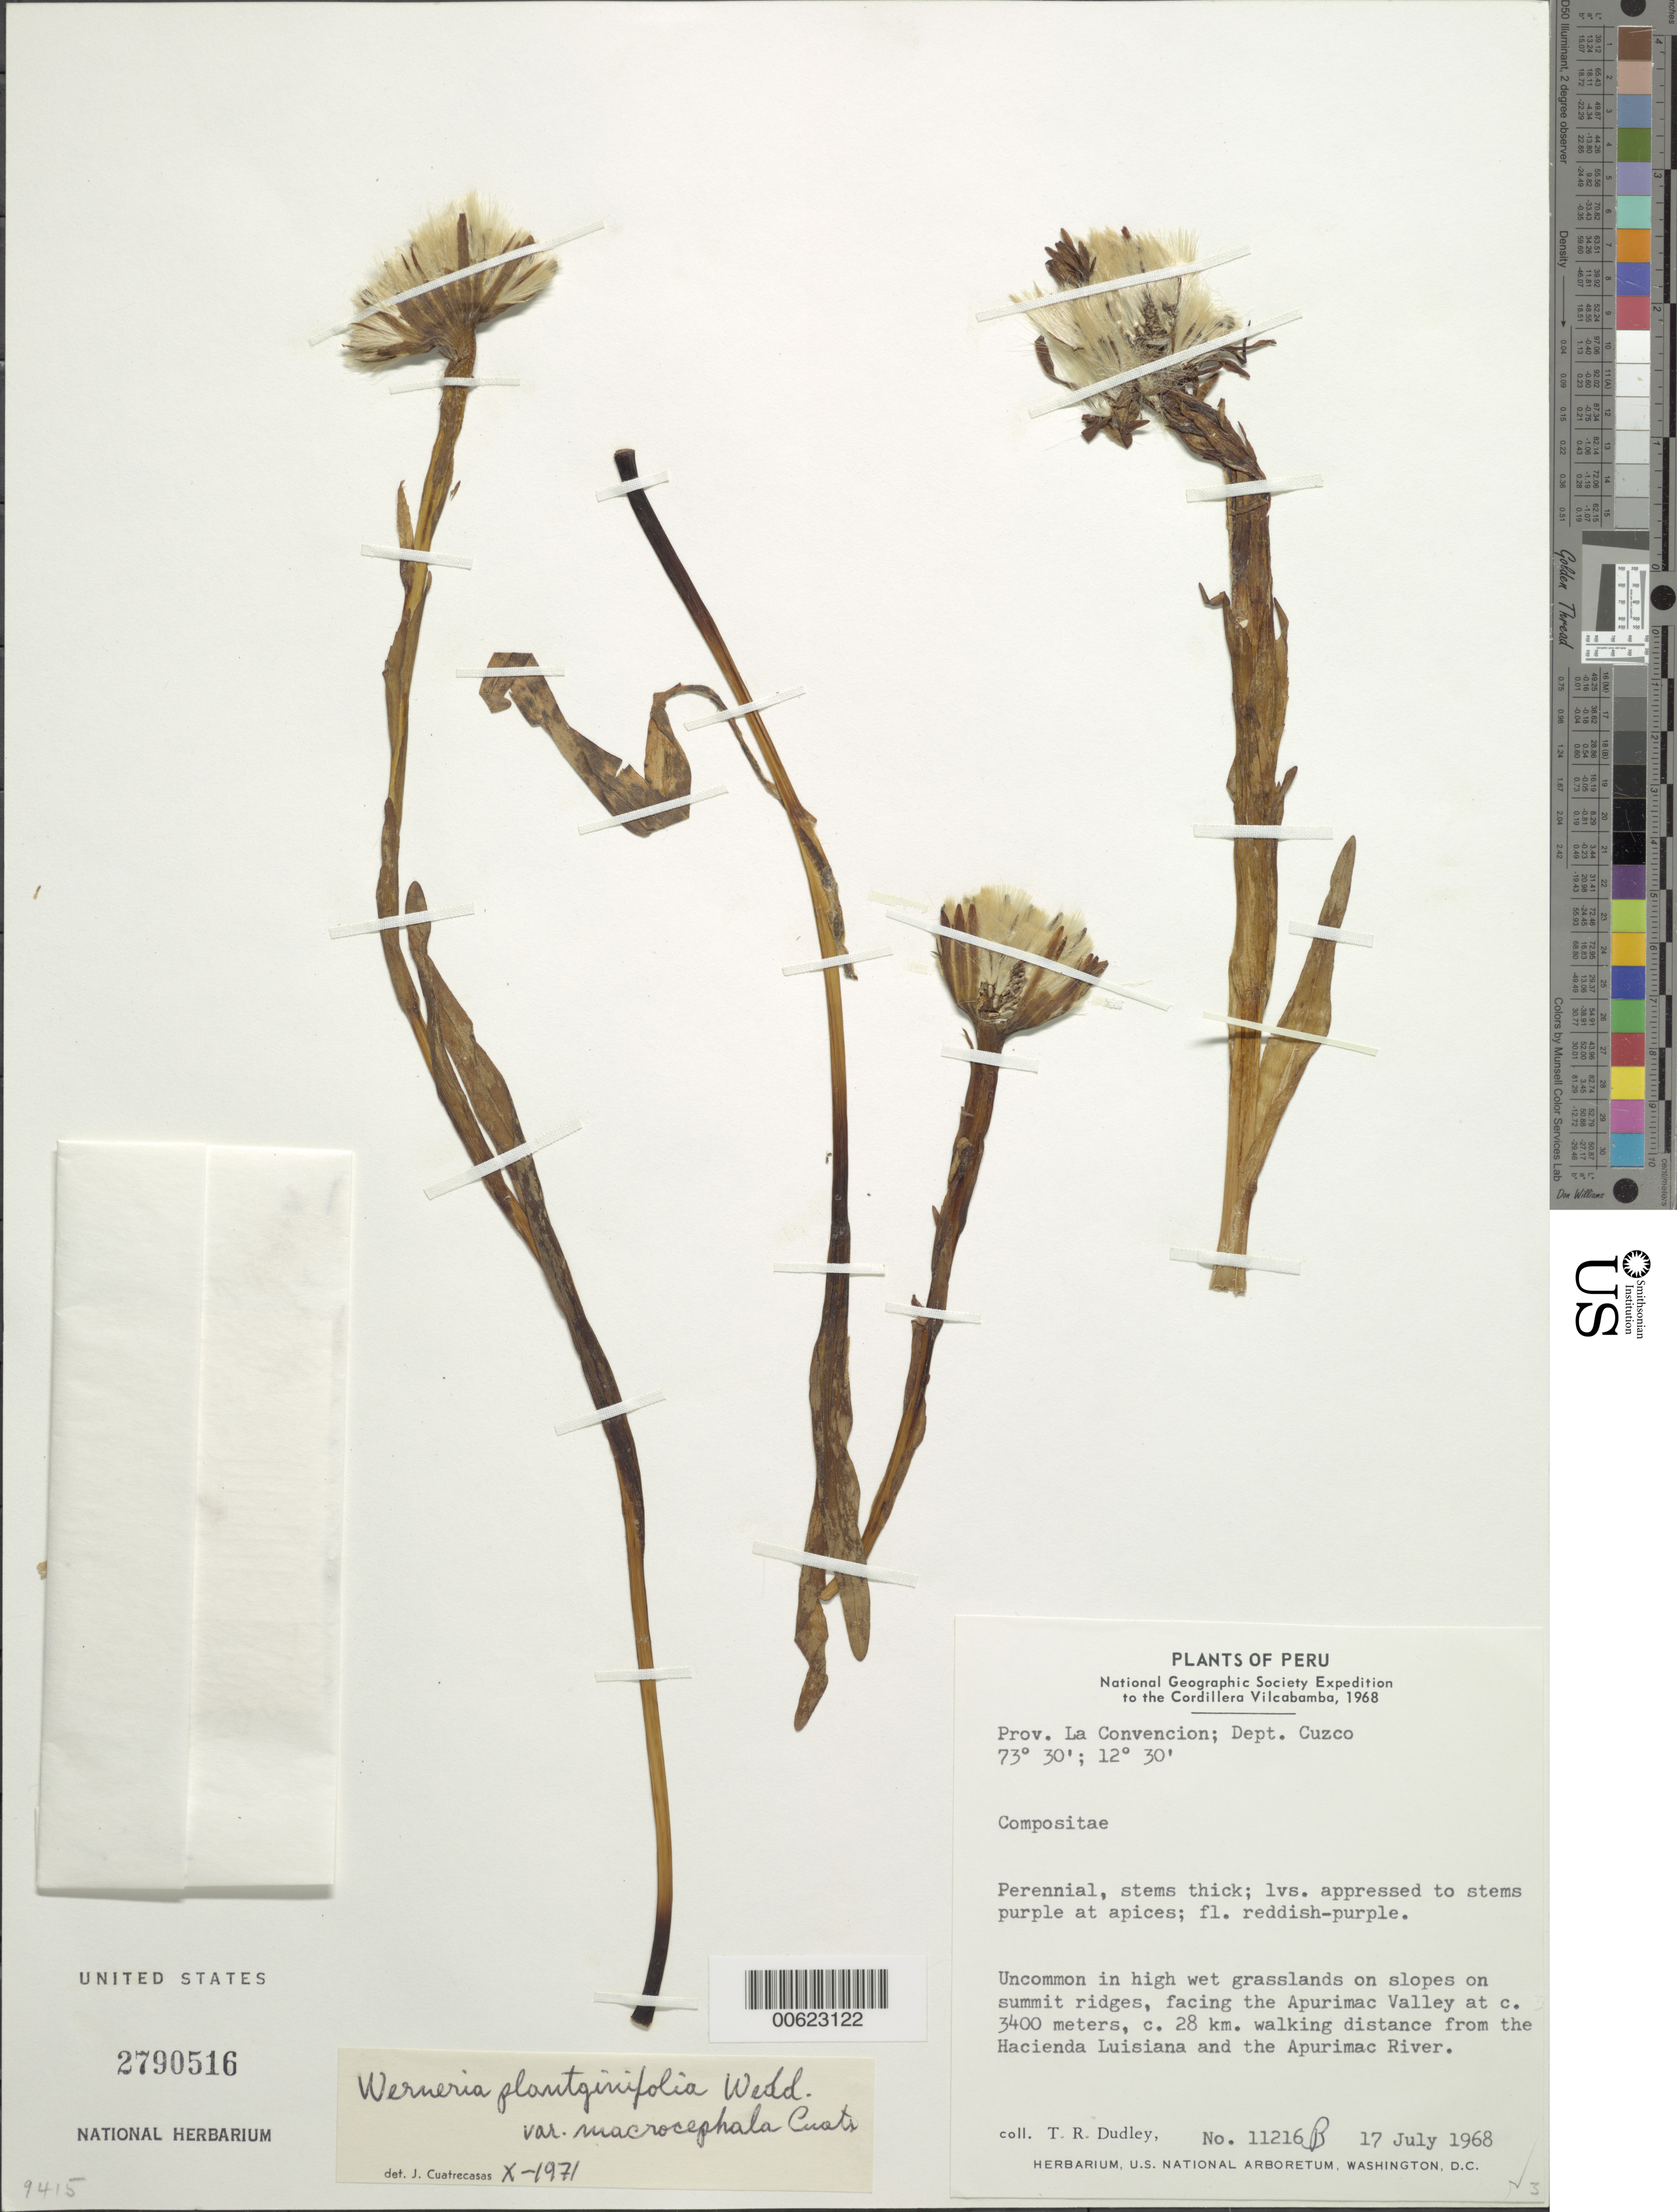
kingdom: Plantae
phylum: Tracheophyta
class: Magnoliopsida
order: Asterales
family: Asteraceae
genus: Werneria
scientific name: Werneria plantaginifolia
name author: Wedd. ex Klatt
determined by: Calvo, Joel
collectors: T. R. Dudley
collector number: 11216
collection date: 1968-07-17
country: Peru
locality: Slopes on summit ridges facing the Apurimac Valley. Walking distance from the Hacienda Luisiana and the Apurimac River.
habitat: High wet grasslands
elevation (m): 3400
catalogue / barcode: US 2790516